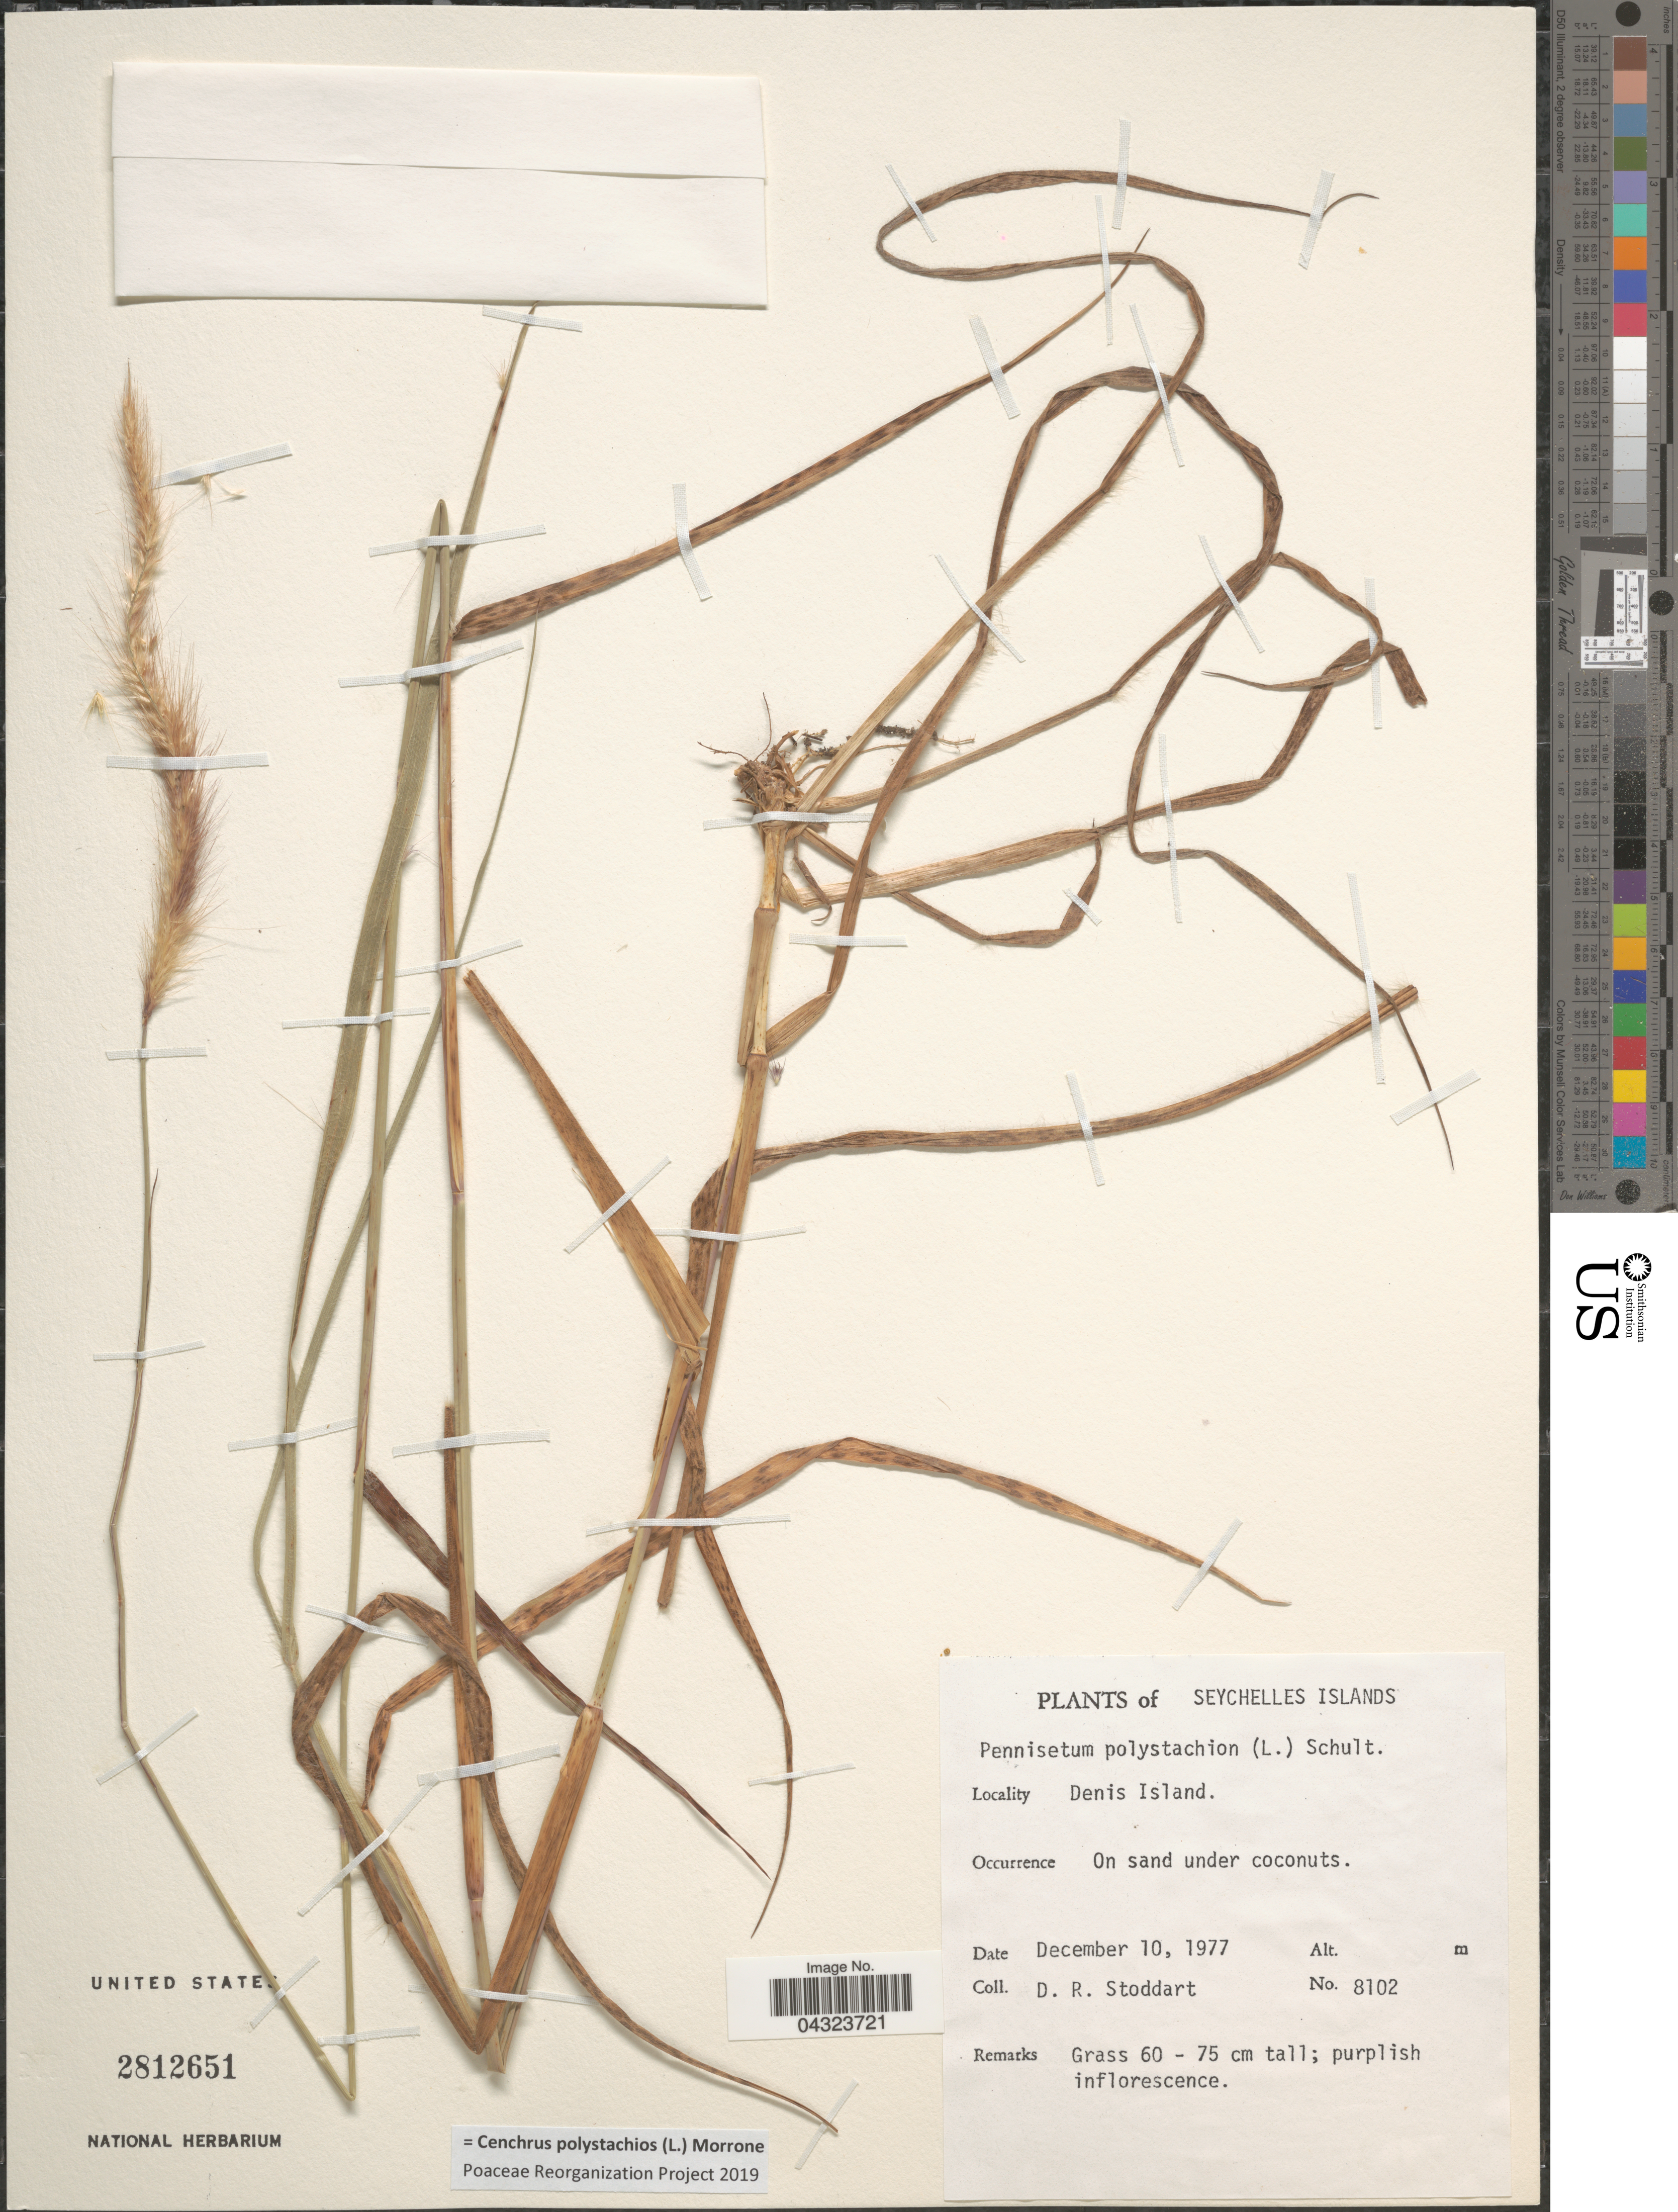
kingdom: Plantae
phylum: Tracheophyta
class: Liliopsida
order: Poales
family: Poaceae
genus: Cenchrus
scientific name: Cenchrus polystachios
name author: (L.) Morrone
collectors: D. R. Stoddart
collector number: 8102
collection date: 1977-12-10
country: Seychelles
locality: Seychelles Islands. Denis Island.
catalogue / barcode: US 2812651